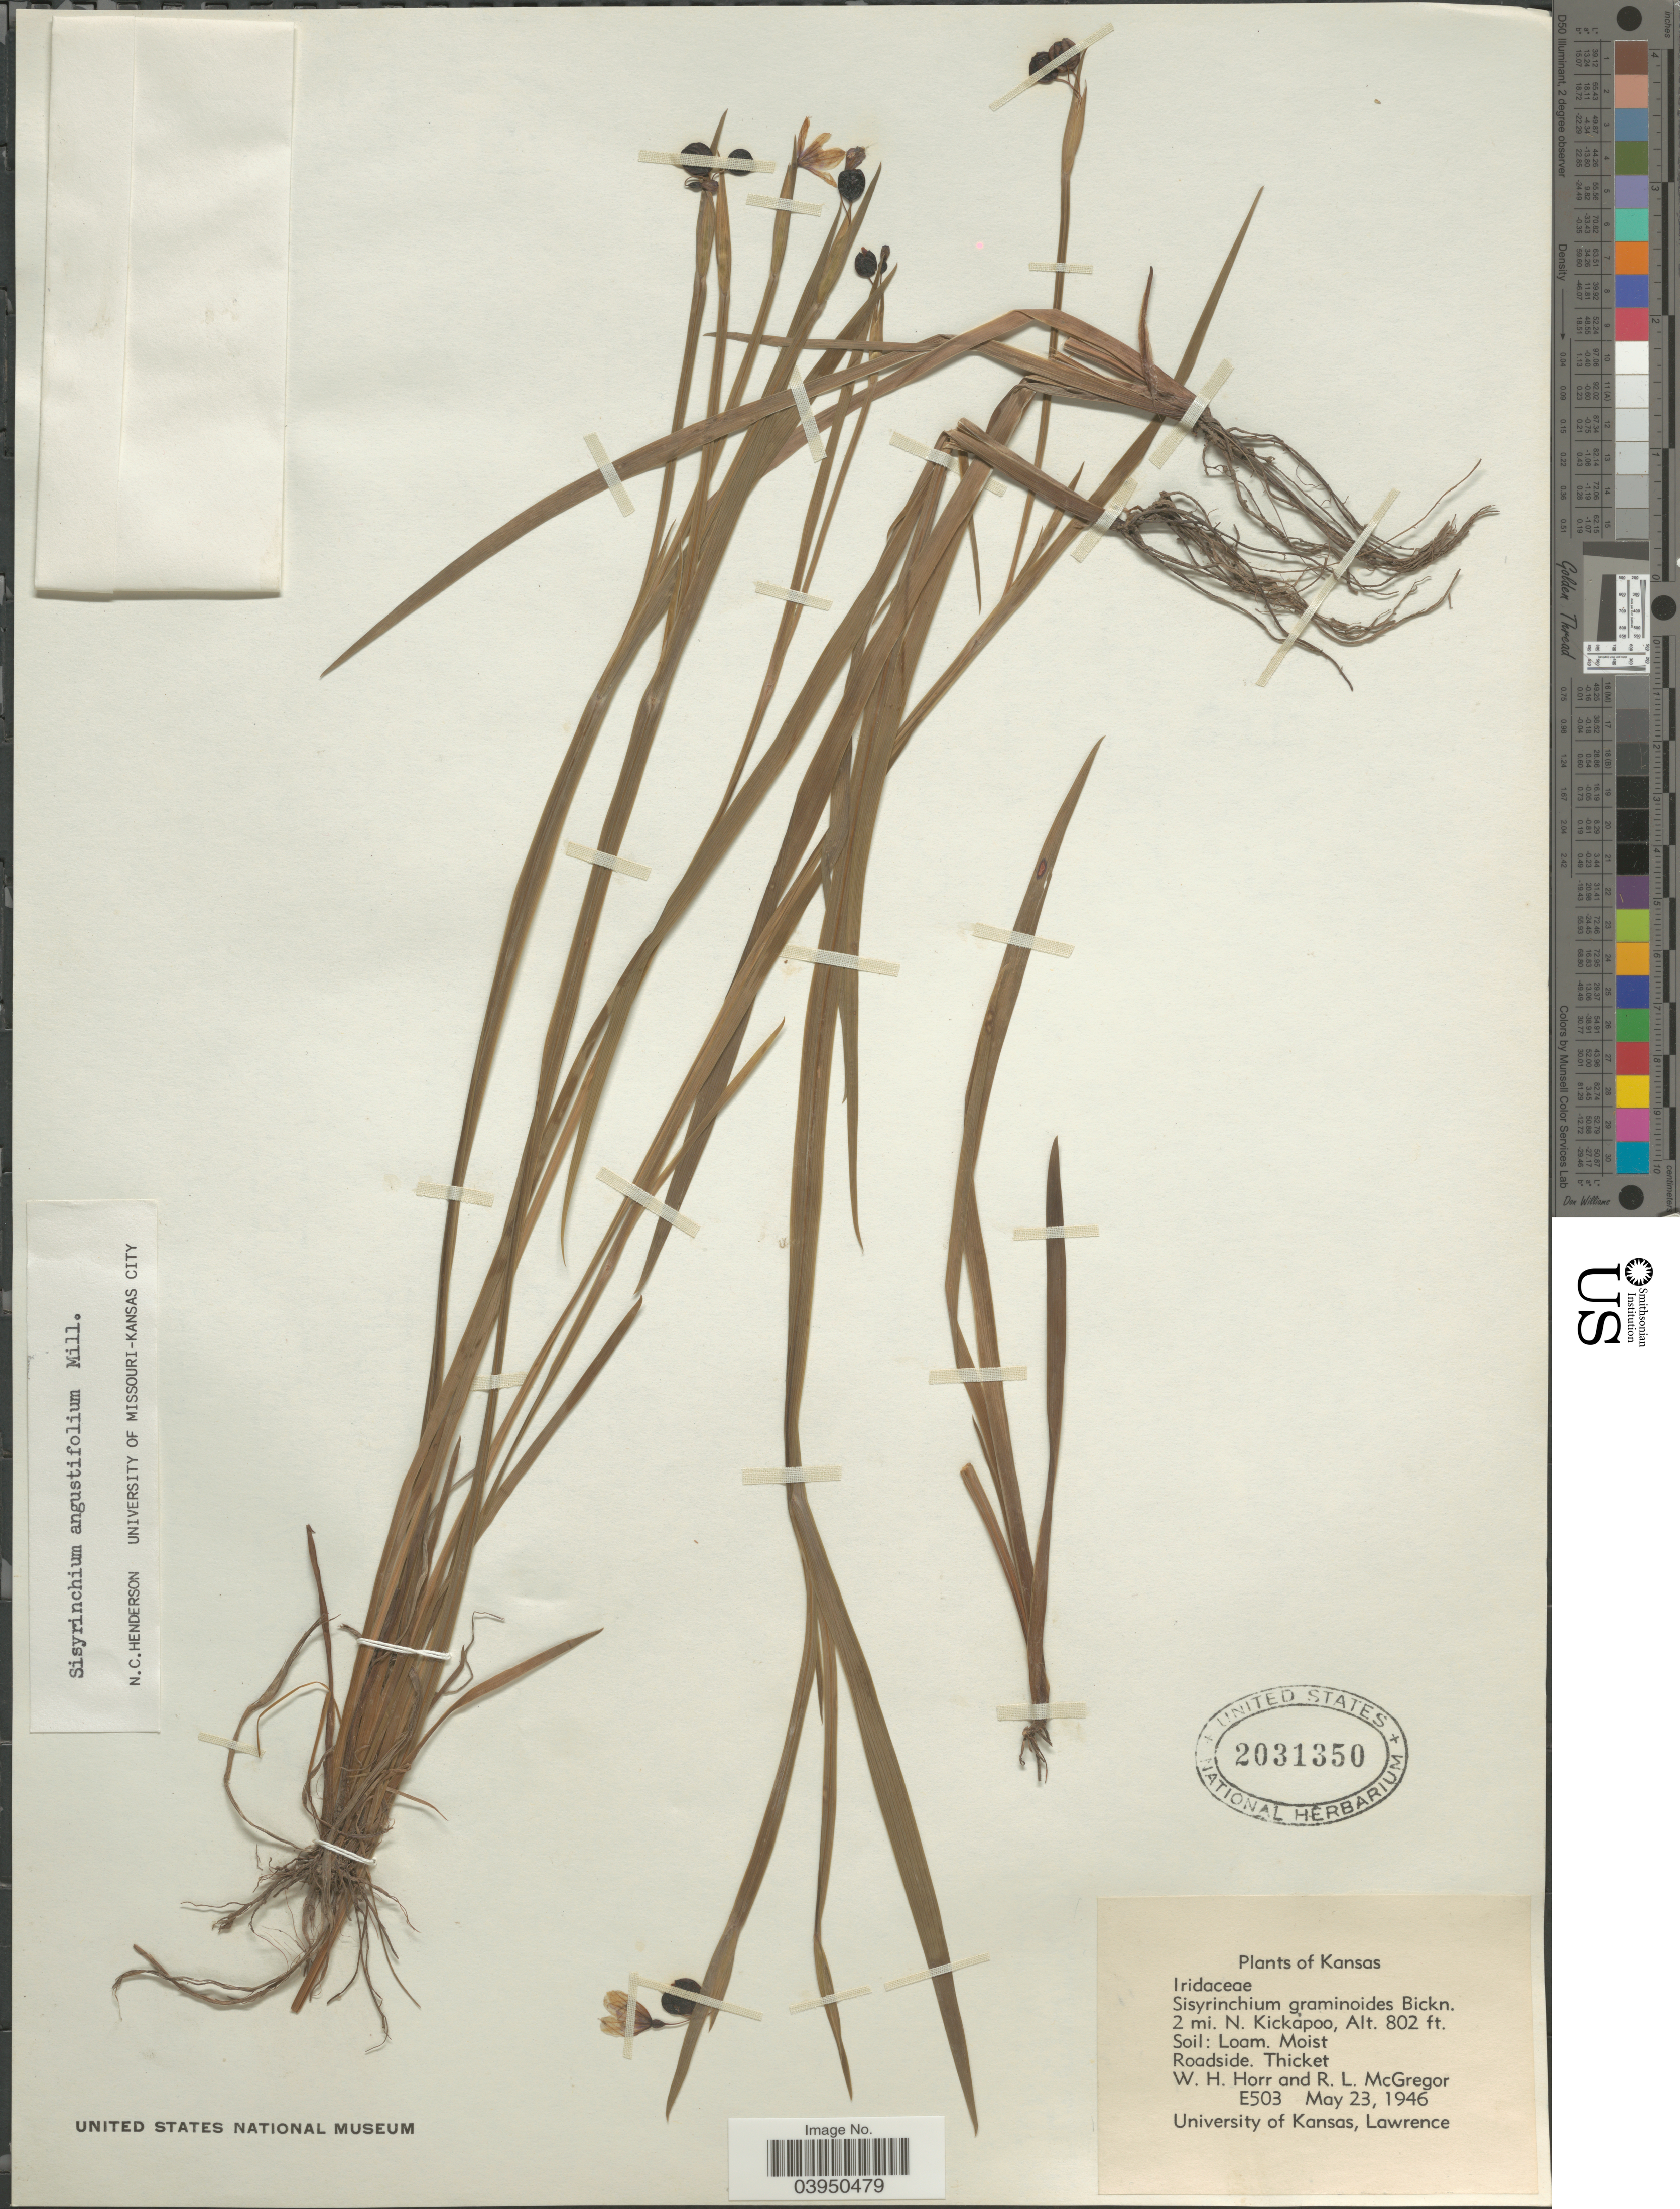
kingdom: Plantae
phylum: Tracheophyta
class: Liliopsida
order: Asparagales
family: Iridaceae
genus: Sisyrinchium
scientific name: Sisyrinchium angustifolium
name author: Mill.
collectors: W. H. Horr & R. McGregor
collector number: E503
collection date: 1946-05-23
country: United States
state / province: Kansas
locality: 2 mi. N. Kickapoo.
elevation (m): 244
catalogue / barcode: US 2031350